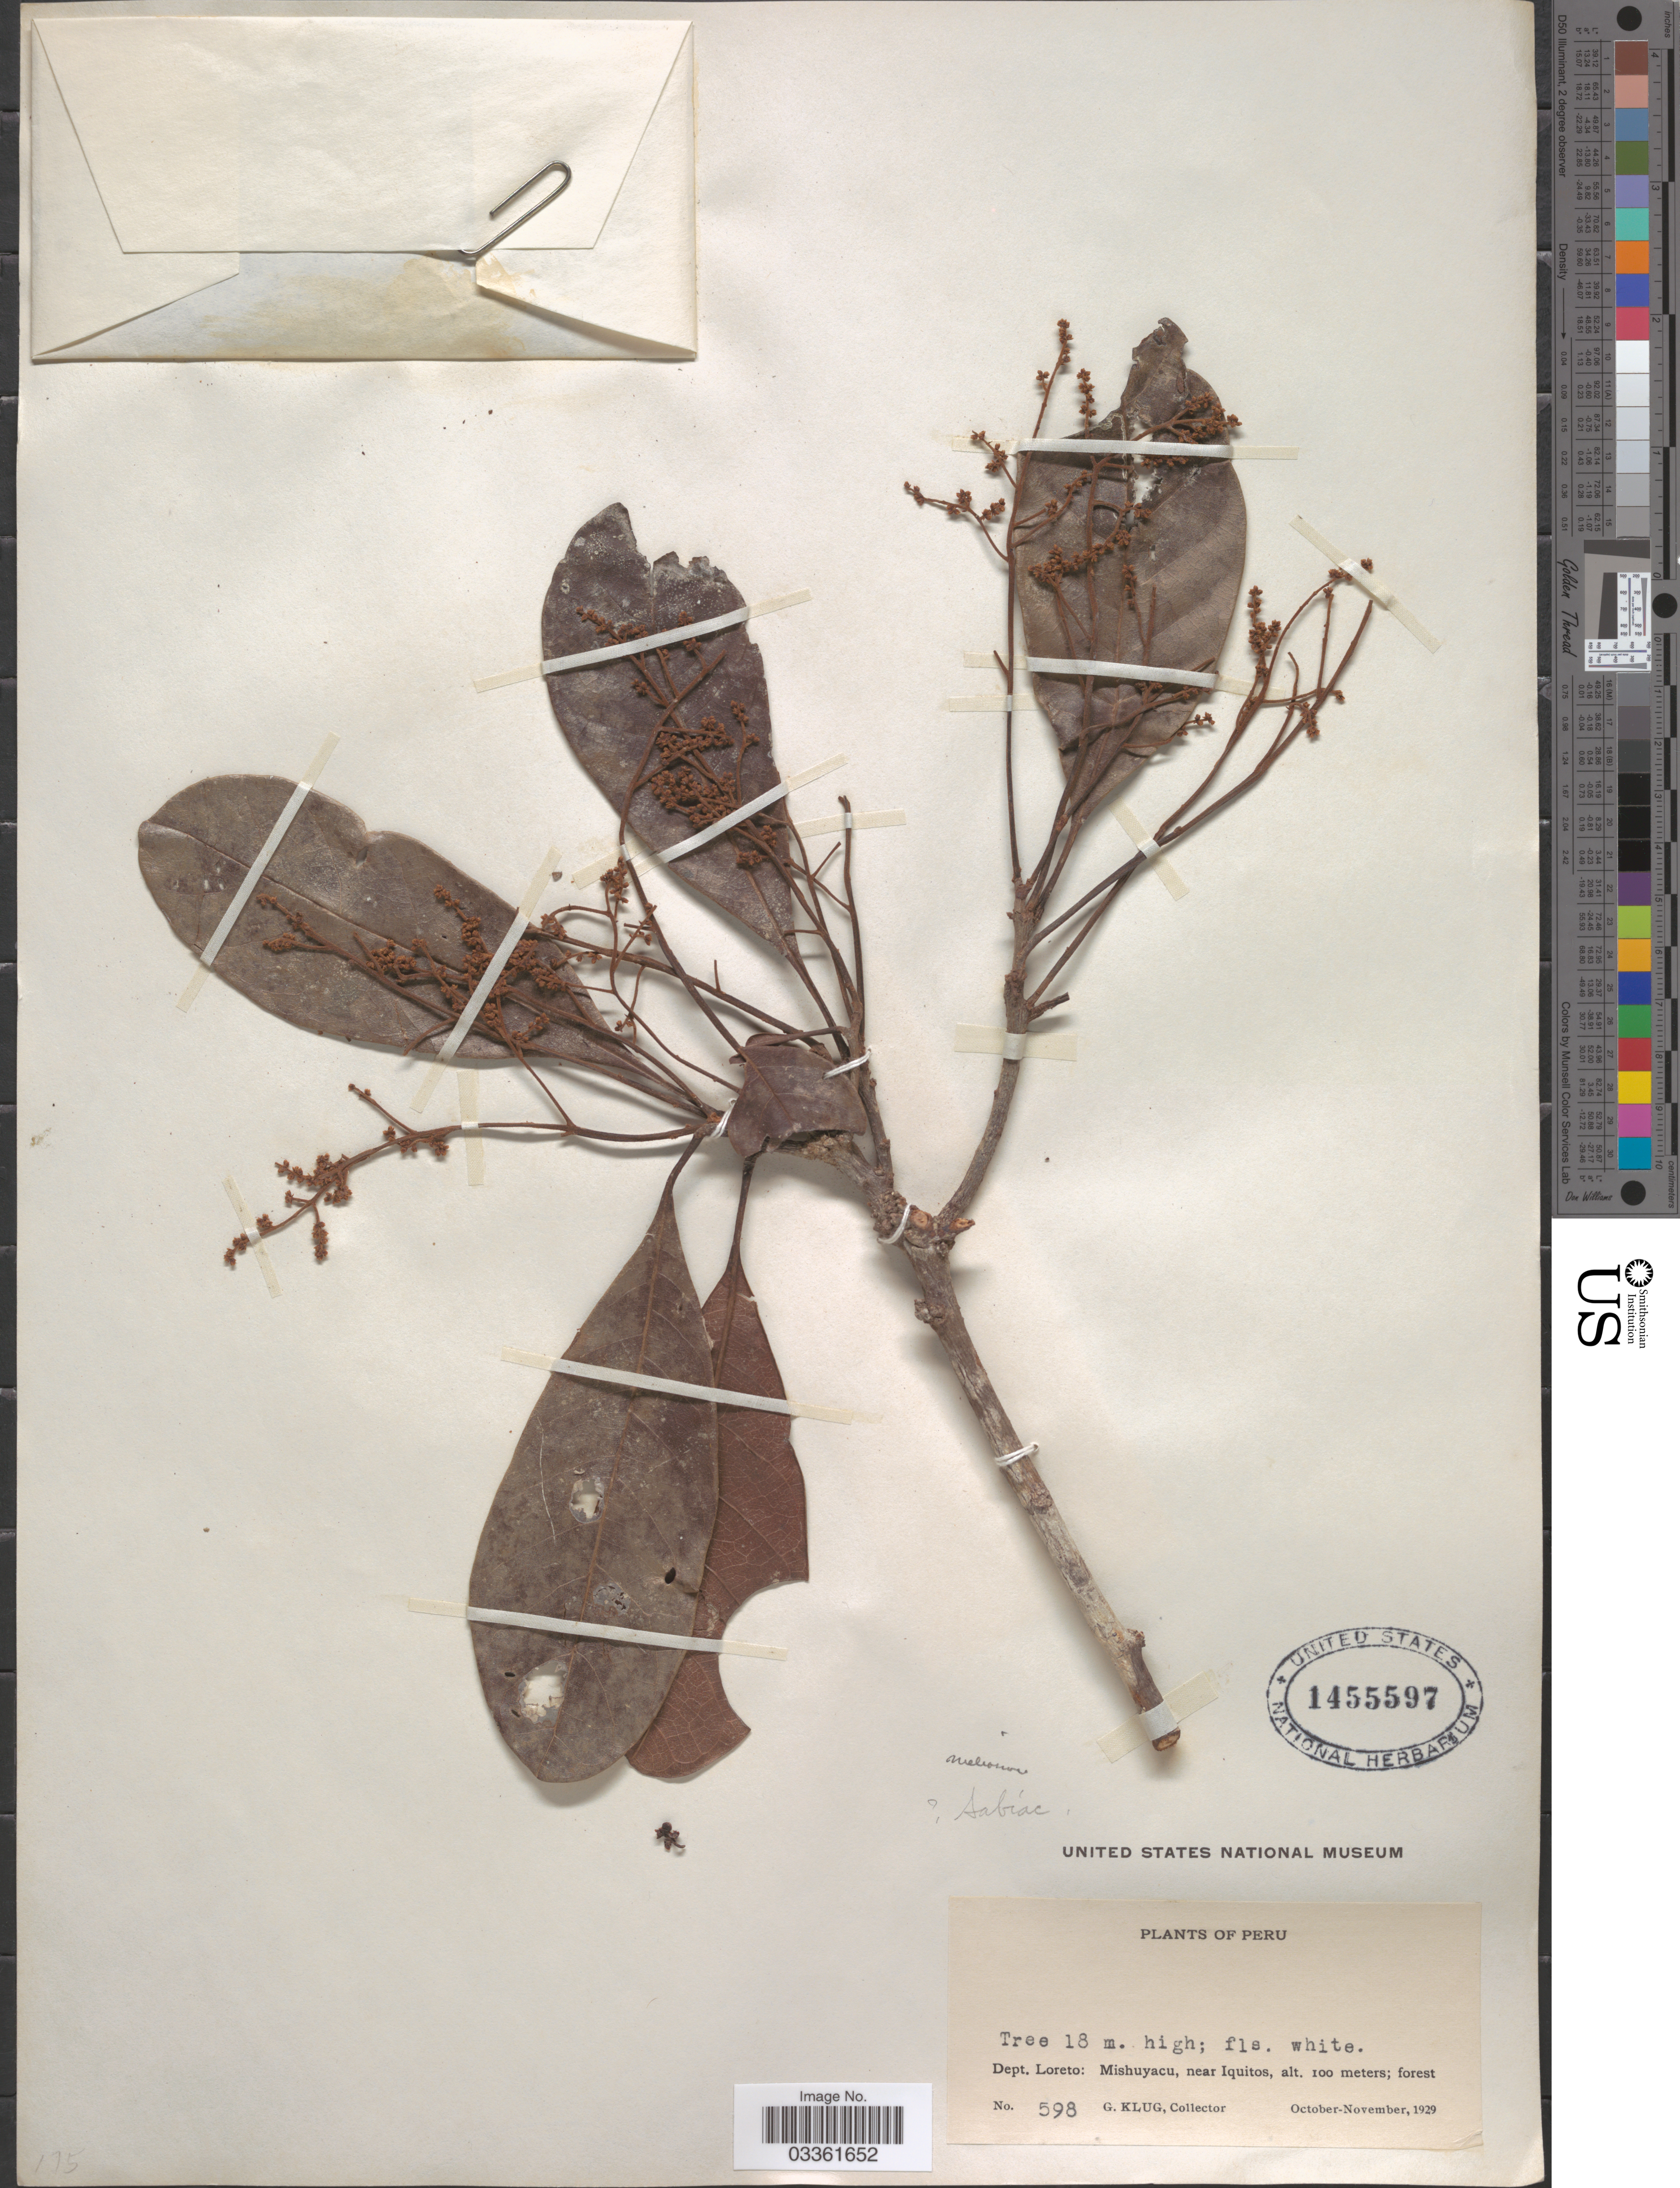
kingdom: Plantae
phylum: Tracheophyta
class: Magnoliopsida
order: Proteales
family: Sabiaceae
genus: Meliosma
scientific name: Meliosma loretoyacensis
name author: Cuatrec. & Idrobo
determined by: Ávila, F. A.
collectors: G. Klug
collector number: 598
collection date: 1929-10/1929-11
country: Peru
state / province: Loreto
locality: Dept. Loreto: Mishuyacu, near Iquitos.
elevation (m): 100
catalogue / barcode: US 1455597